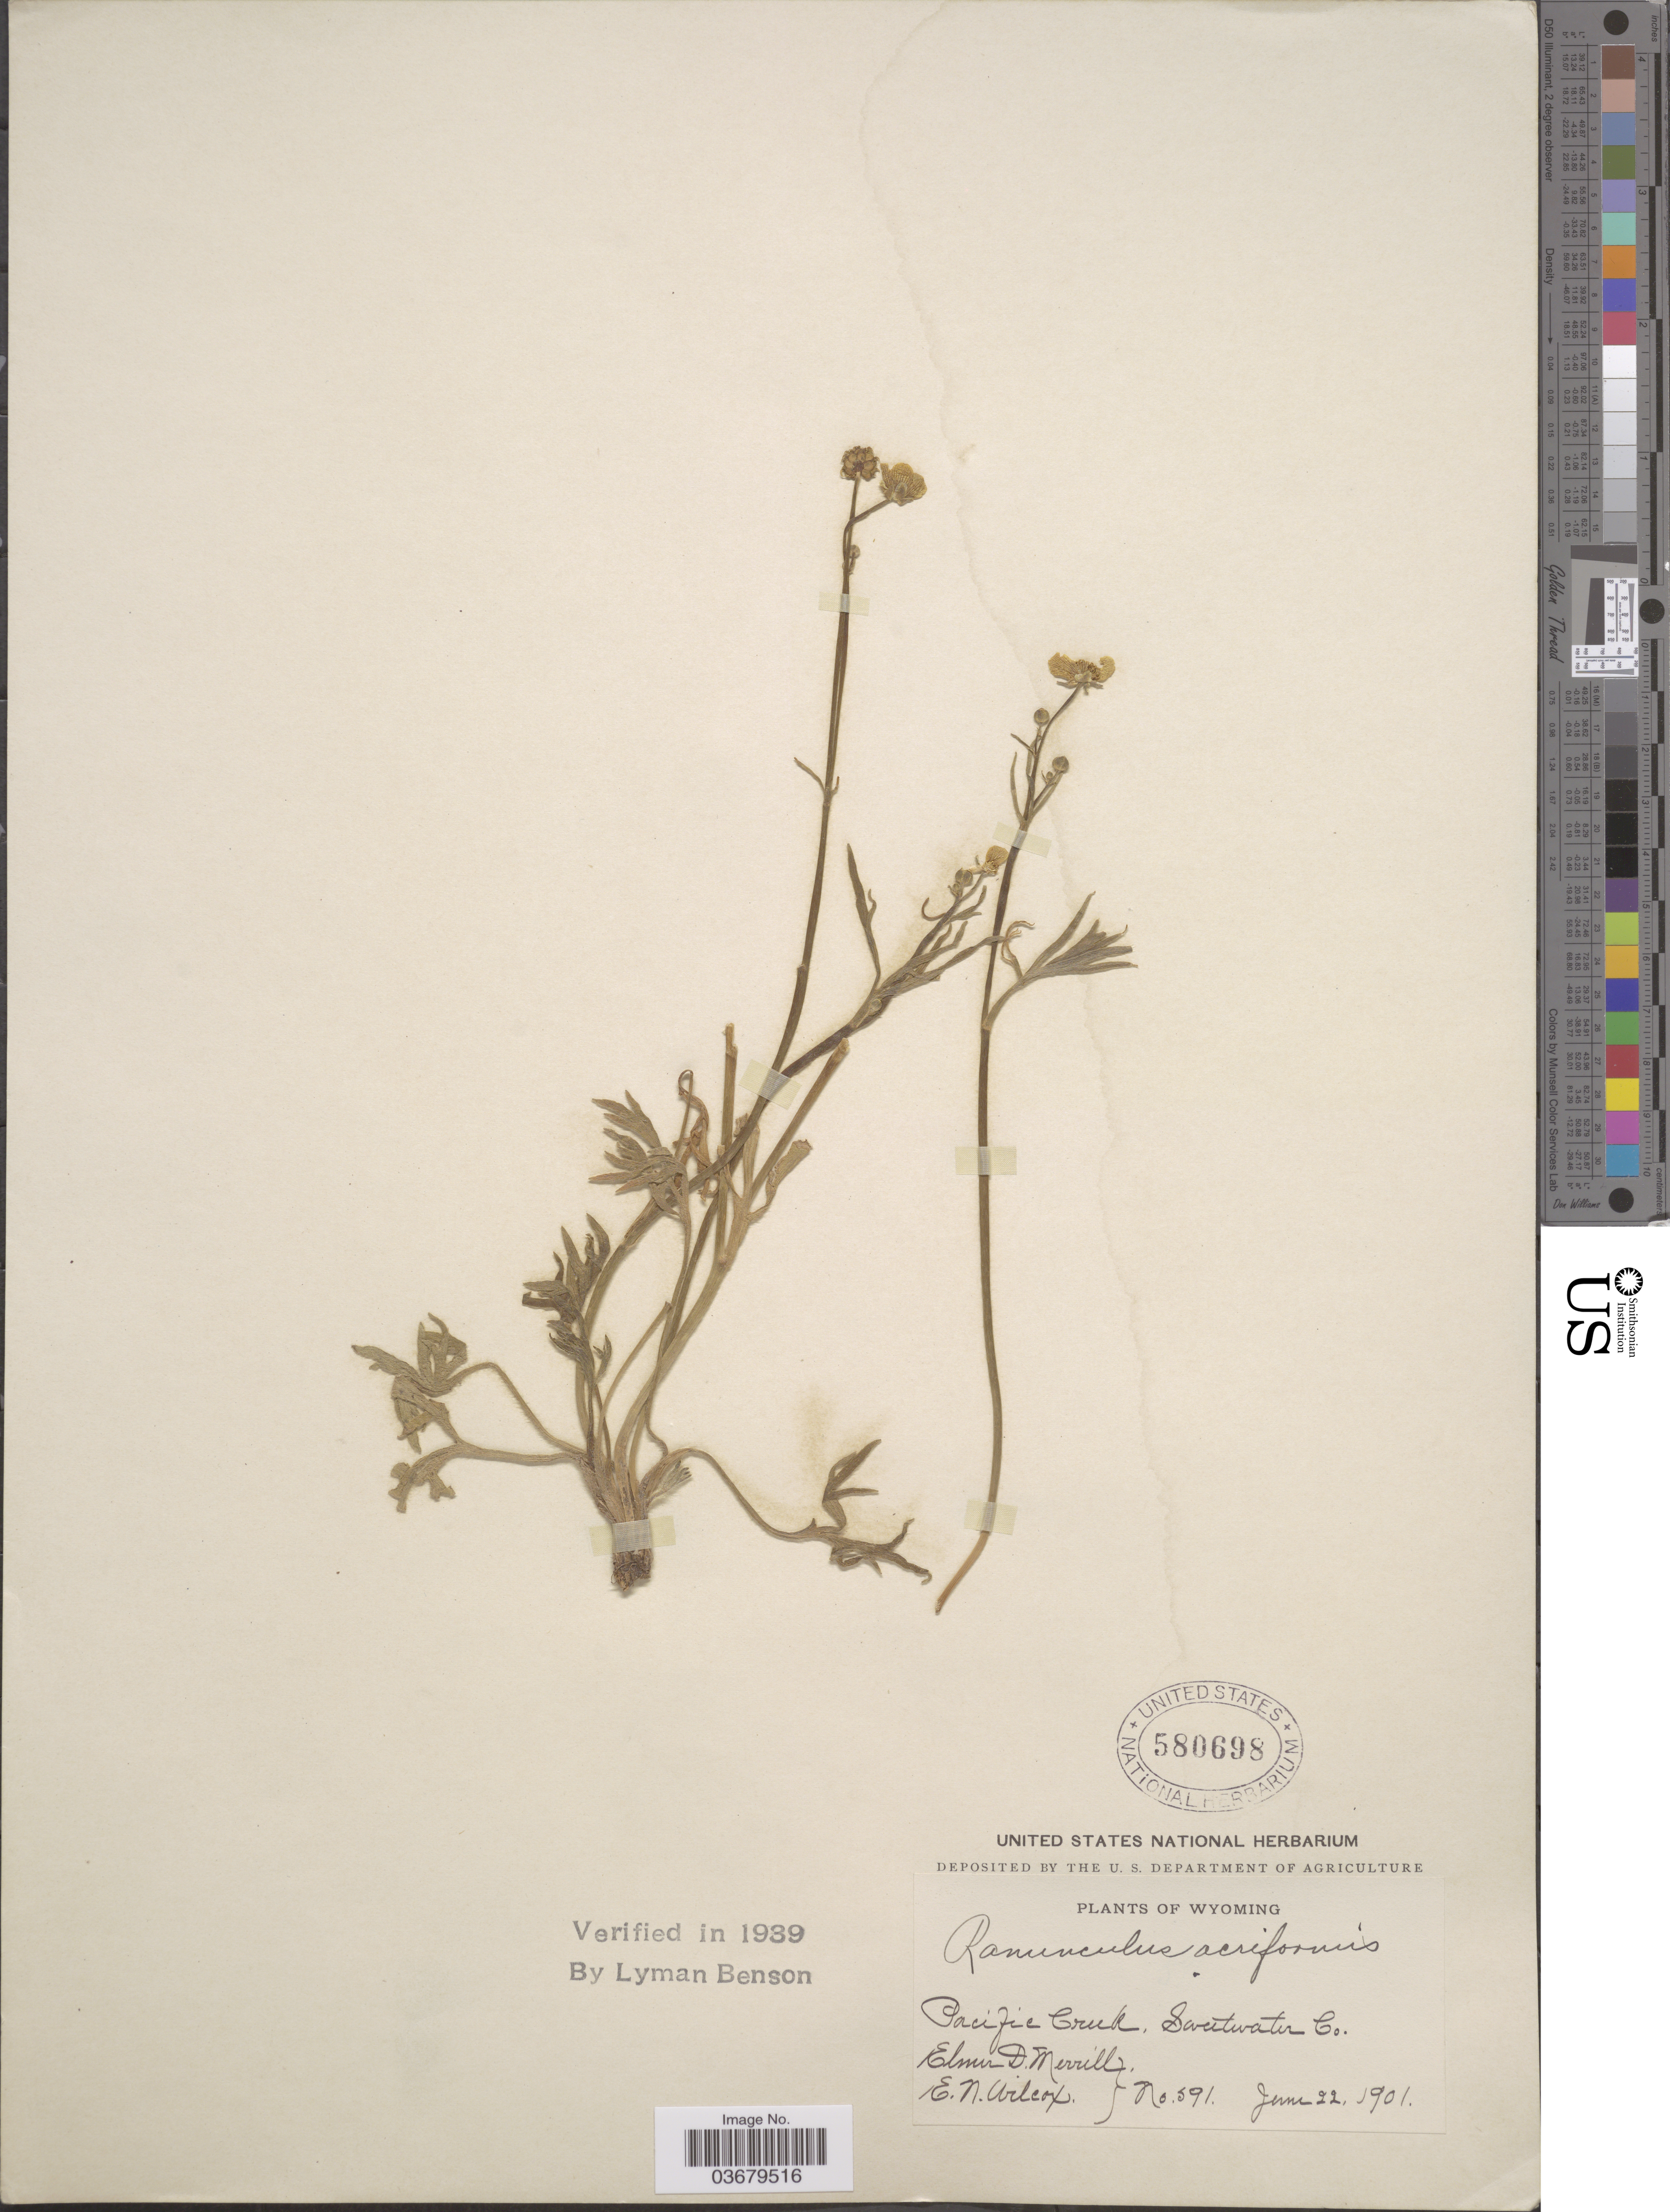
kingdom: Plantae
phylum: Tracheophyta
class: Magnoliopsida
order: Ranunculales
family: Ranunculaceae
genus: Ranunculus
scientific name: Ranunculus acriformis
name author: A. Gray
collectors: E. D. Merrill & E. Wilcox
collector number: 591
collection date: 1901-06-22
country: United States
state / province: Wyoming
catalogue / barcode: US 580698